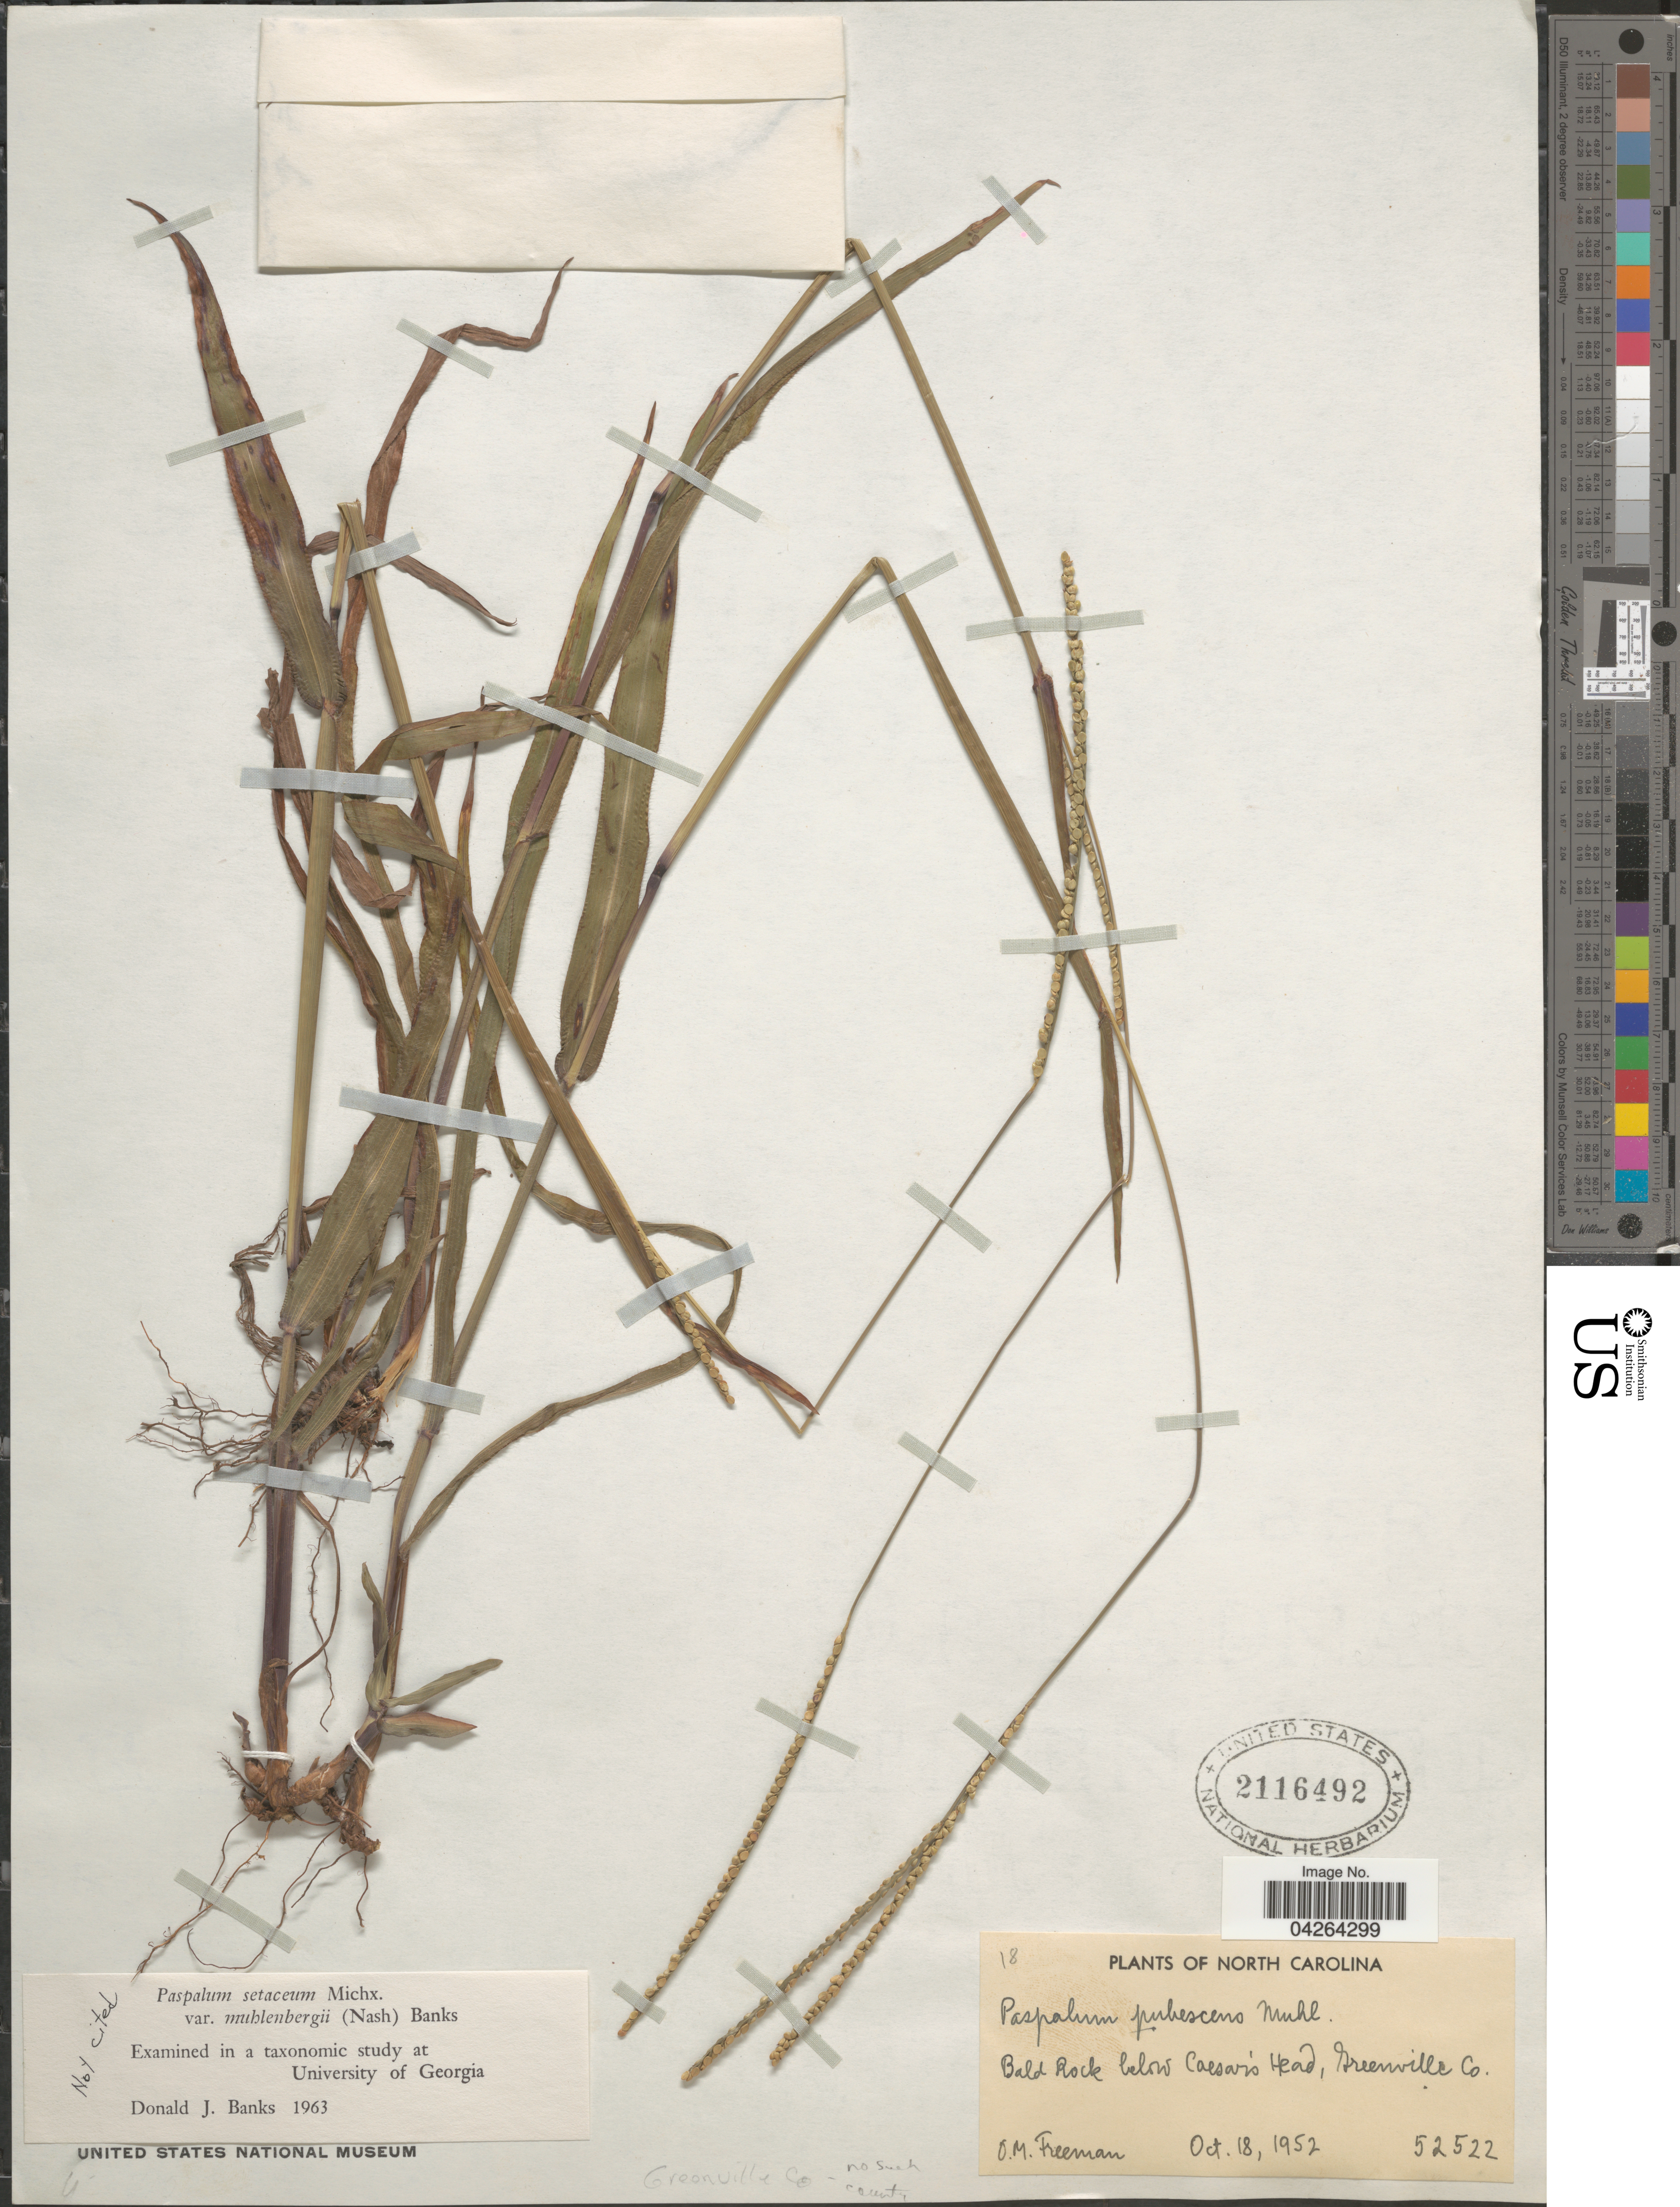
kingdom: Plantae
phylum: Tracheophyta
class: Liliopsida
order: Poales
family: Poaceae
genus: Paspalum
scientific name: Paspalum setaceum var. muhlenbergii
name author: (Nash) D.J. Banks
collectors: O. Freeman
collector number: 52522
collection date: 1952-10-18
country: United States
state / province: North Carolina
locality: Bald Rock below Caesar's Head, Greenville Co.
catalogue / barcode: US 2116492